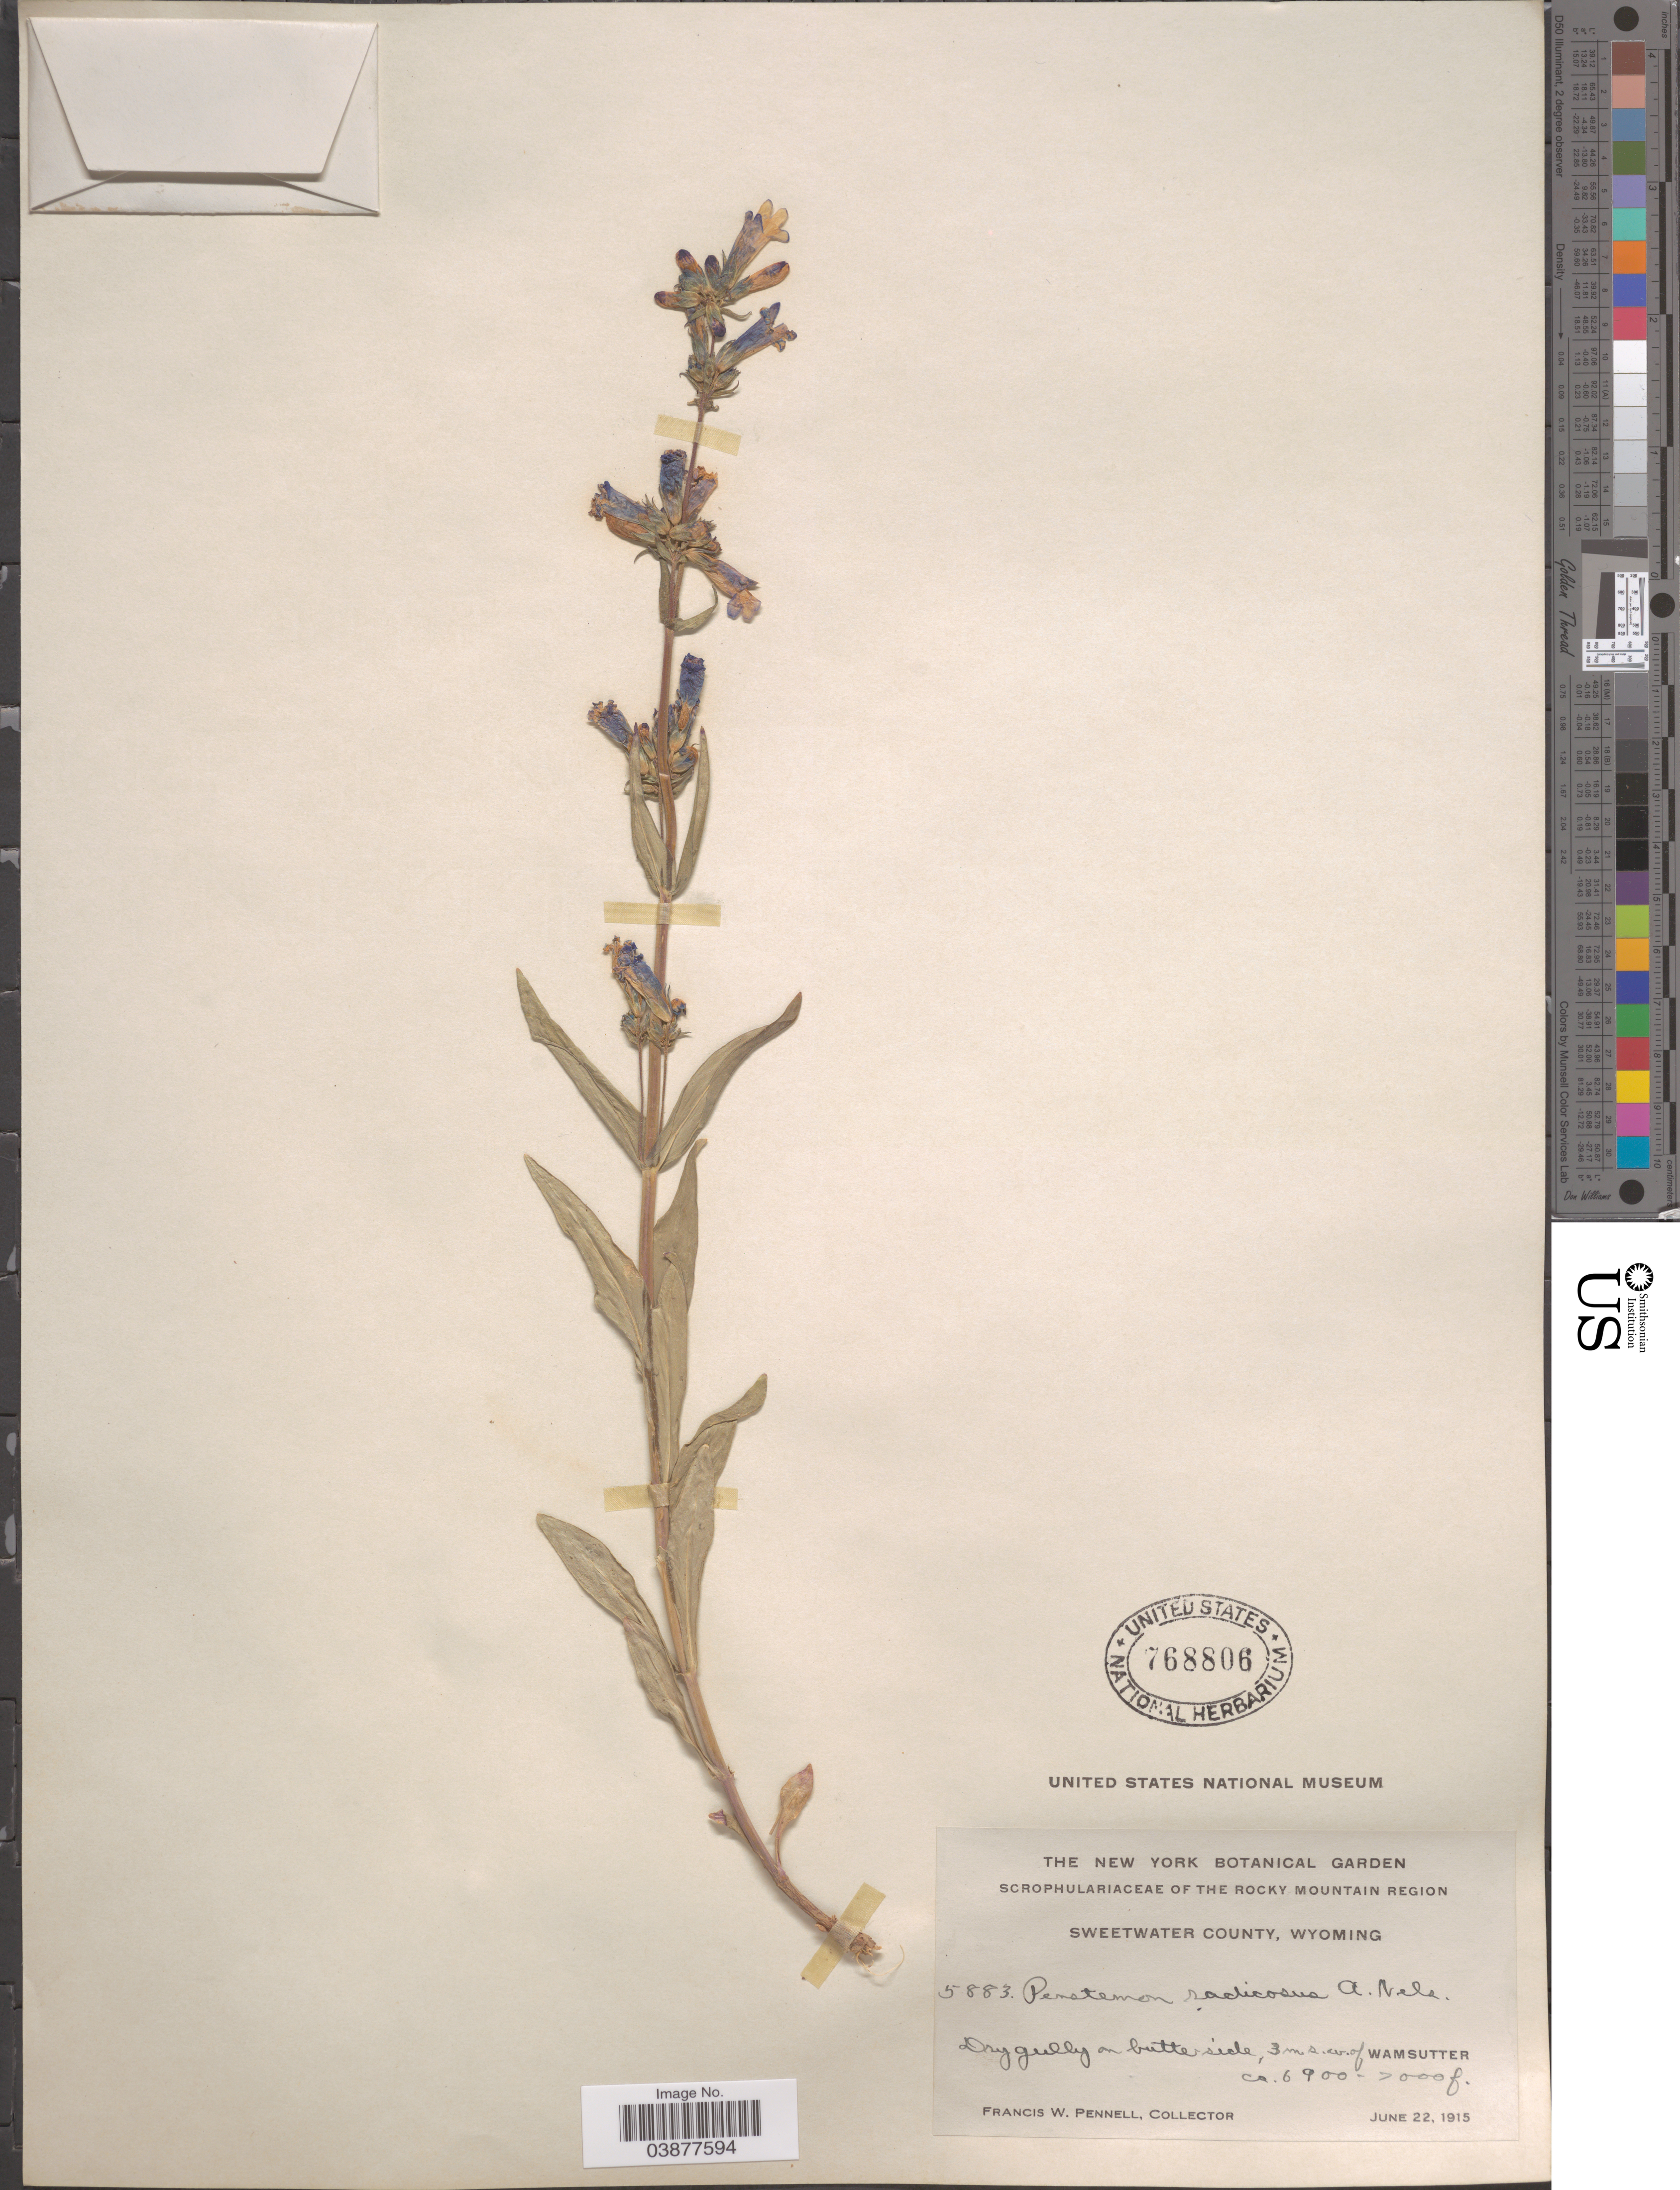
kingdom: Plantae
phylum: Tracheophyta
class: Magnoliopsida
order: Lamiales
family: Plantaginaceae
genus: Penstemon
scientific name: Penstemon radicosus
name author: A. Nelson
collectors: F. W. Pennell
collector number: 5883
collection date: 1915-06-22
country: United States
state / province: Wyoming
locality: Sweetwater County. Dry gully on butte side, 3 m.s. w. of Wamsutter.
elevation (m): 2103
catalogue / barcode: US 768806